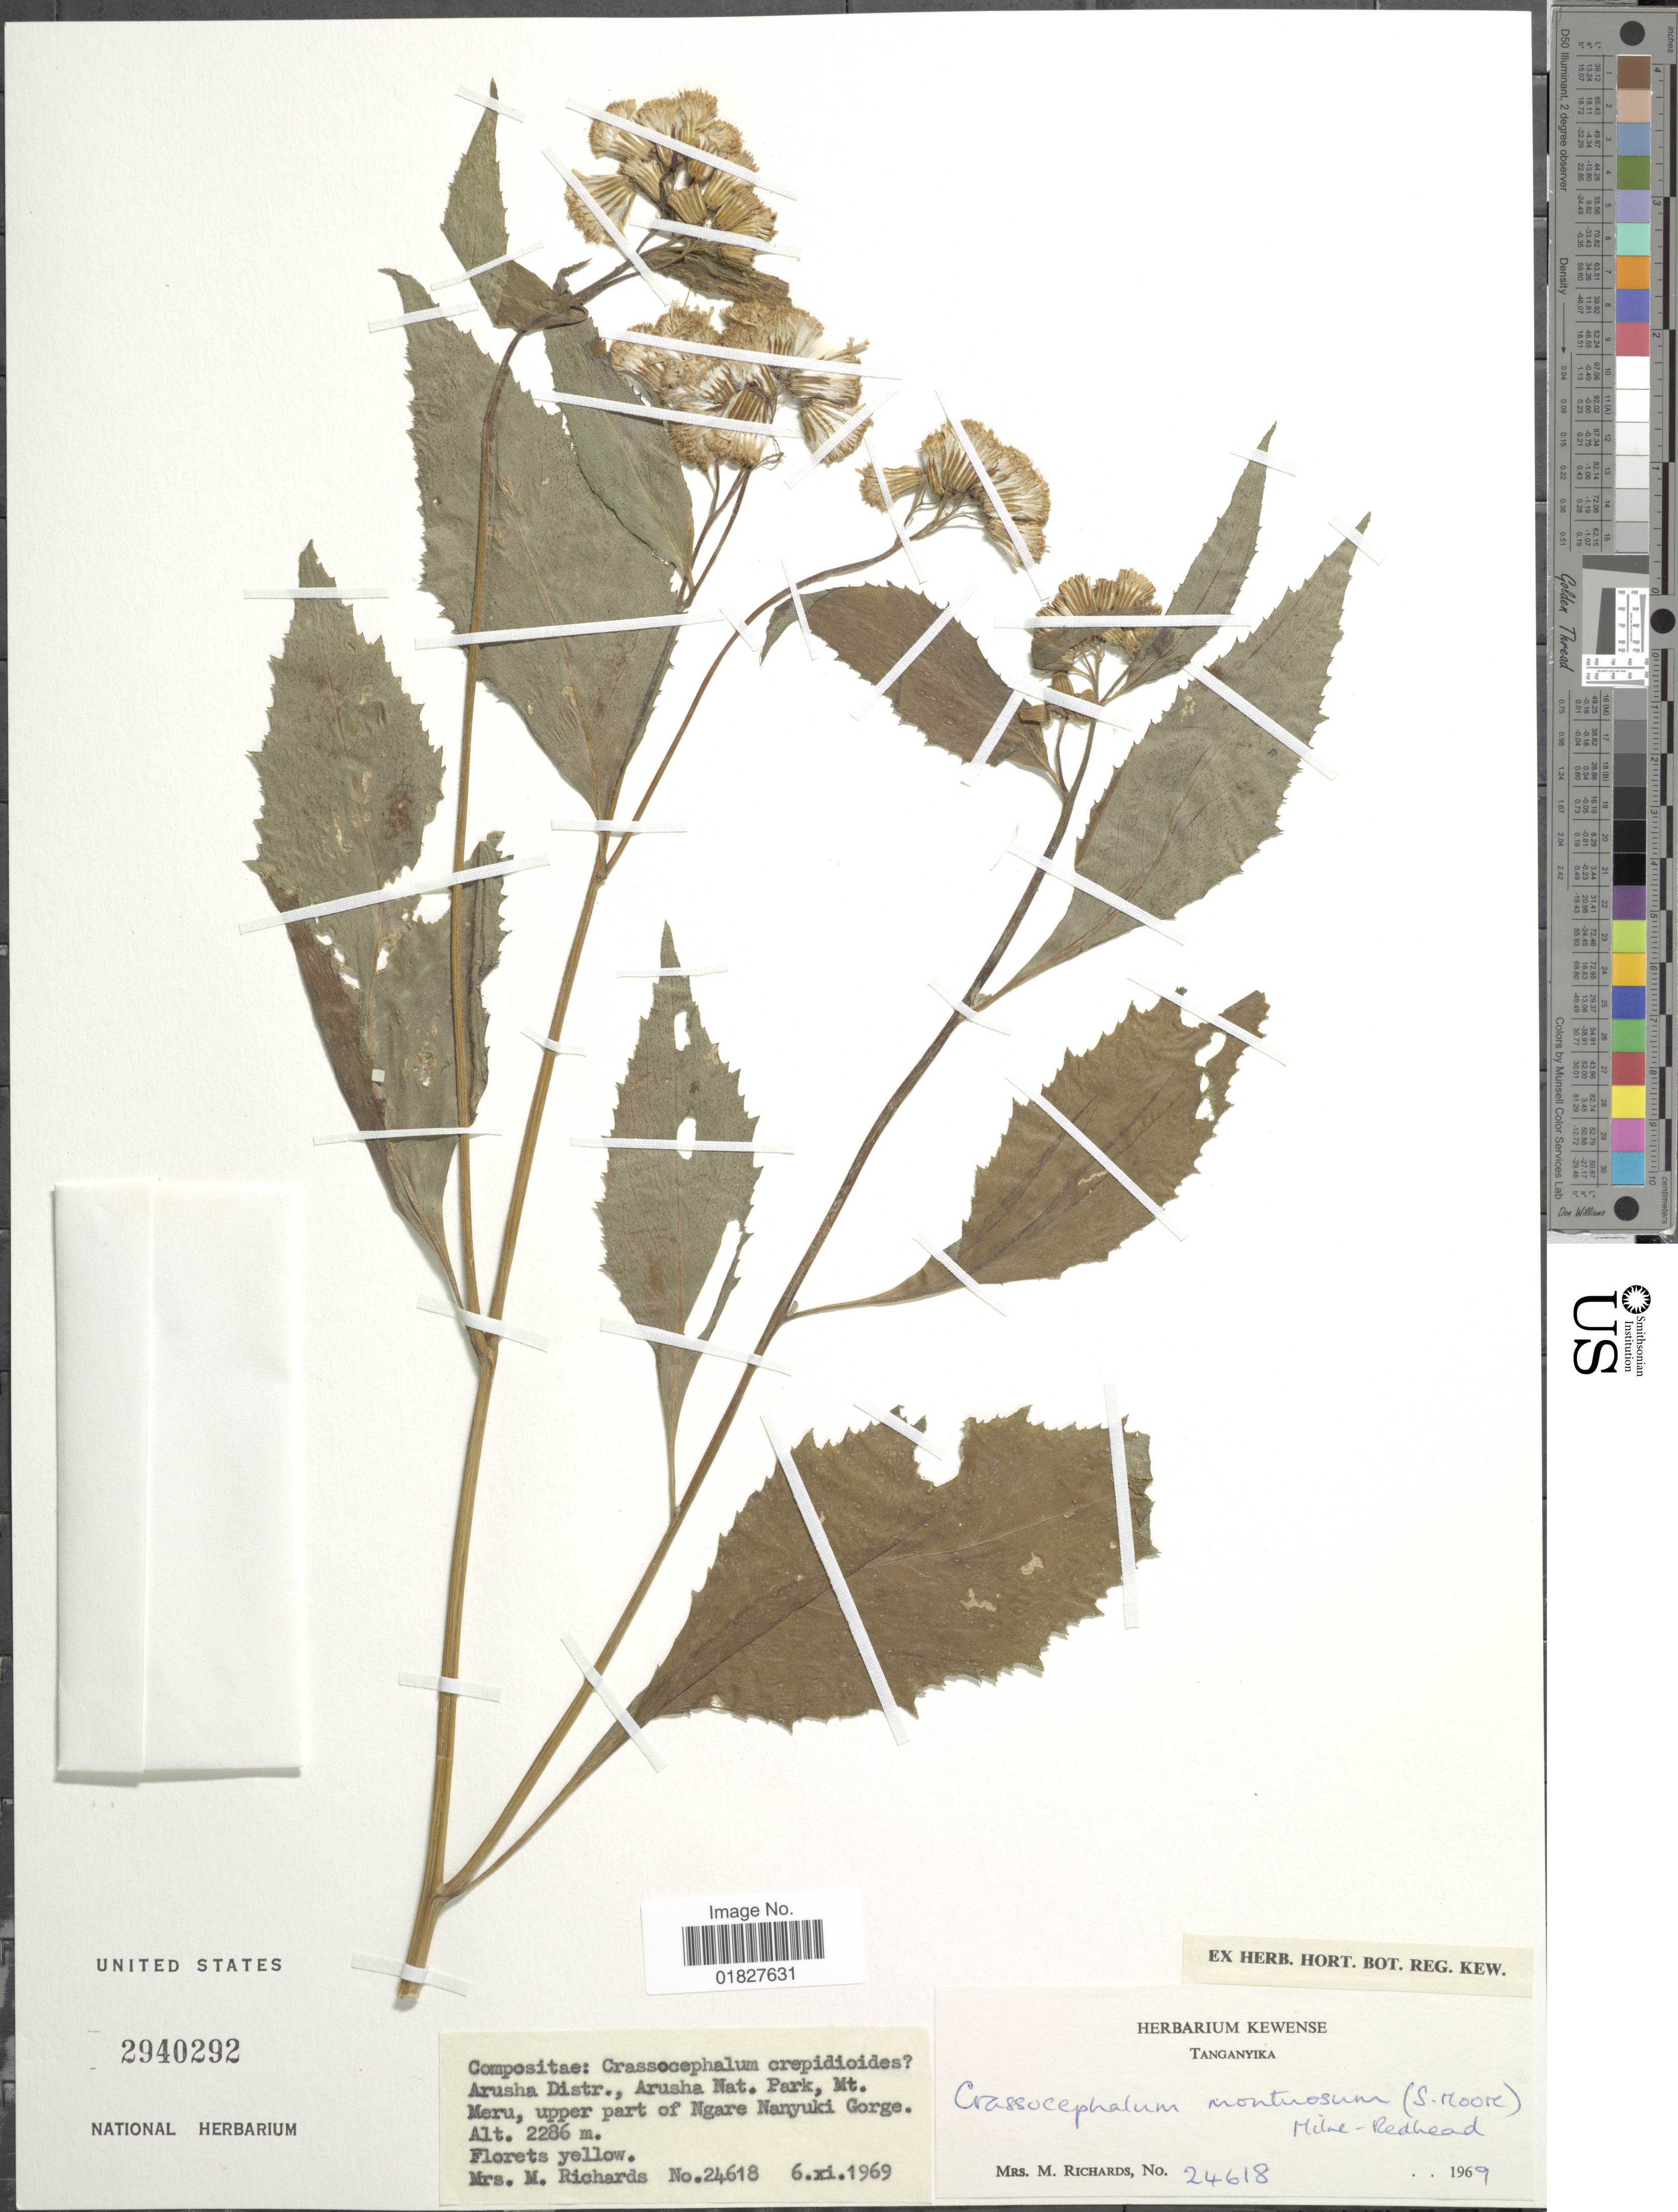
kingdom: Plantae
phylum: Tracheophyta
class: Magnoliopsida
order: Asterales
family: Asteraceae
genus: Crassocephalum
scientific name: Crassocephalum sarcobasis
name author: S. Moore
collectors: M. Richards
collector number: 24618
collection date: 1969-11-06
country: Tanzania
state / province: Arusha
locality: Tanganyika, Arusha Nat. Park, Mt. Meru, upper part of Ngare Nanyuki Gorge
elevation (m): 2286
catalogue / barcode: US 2940292